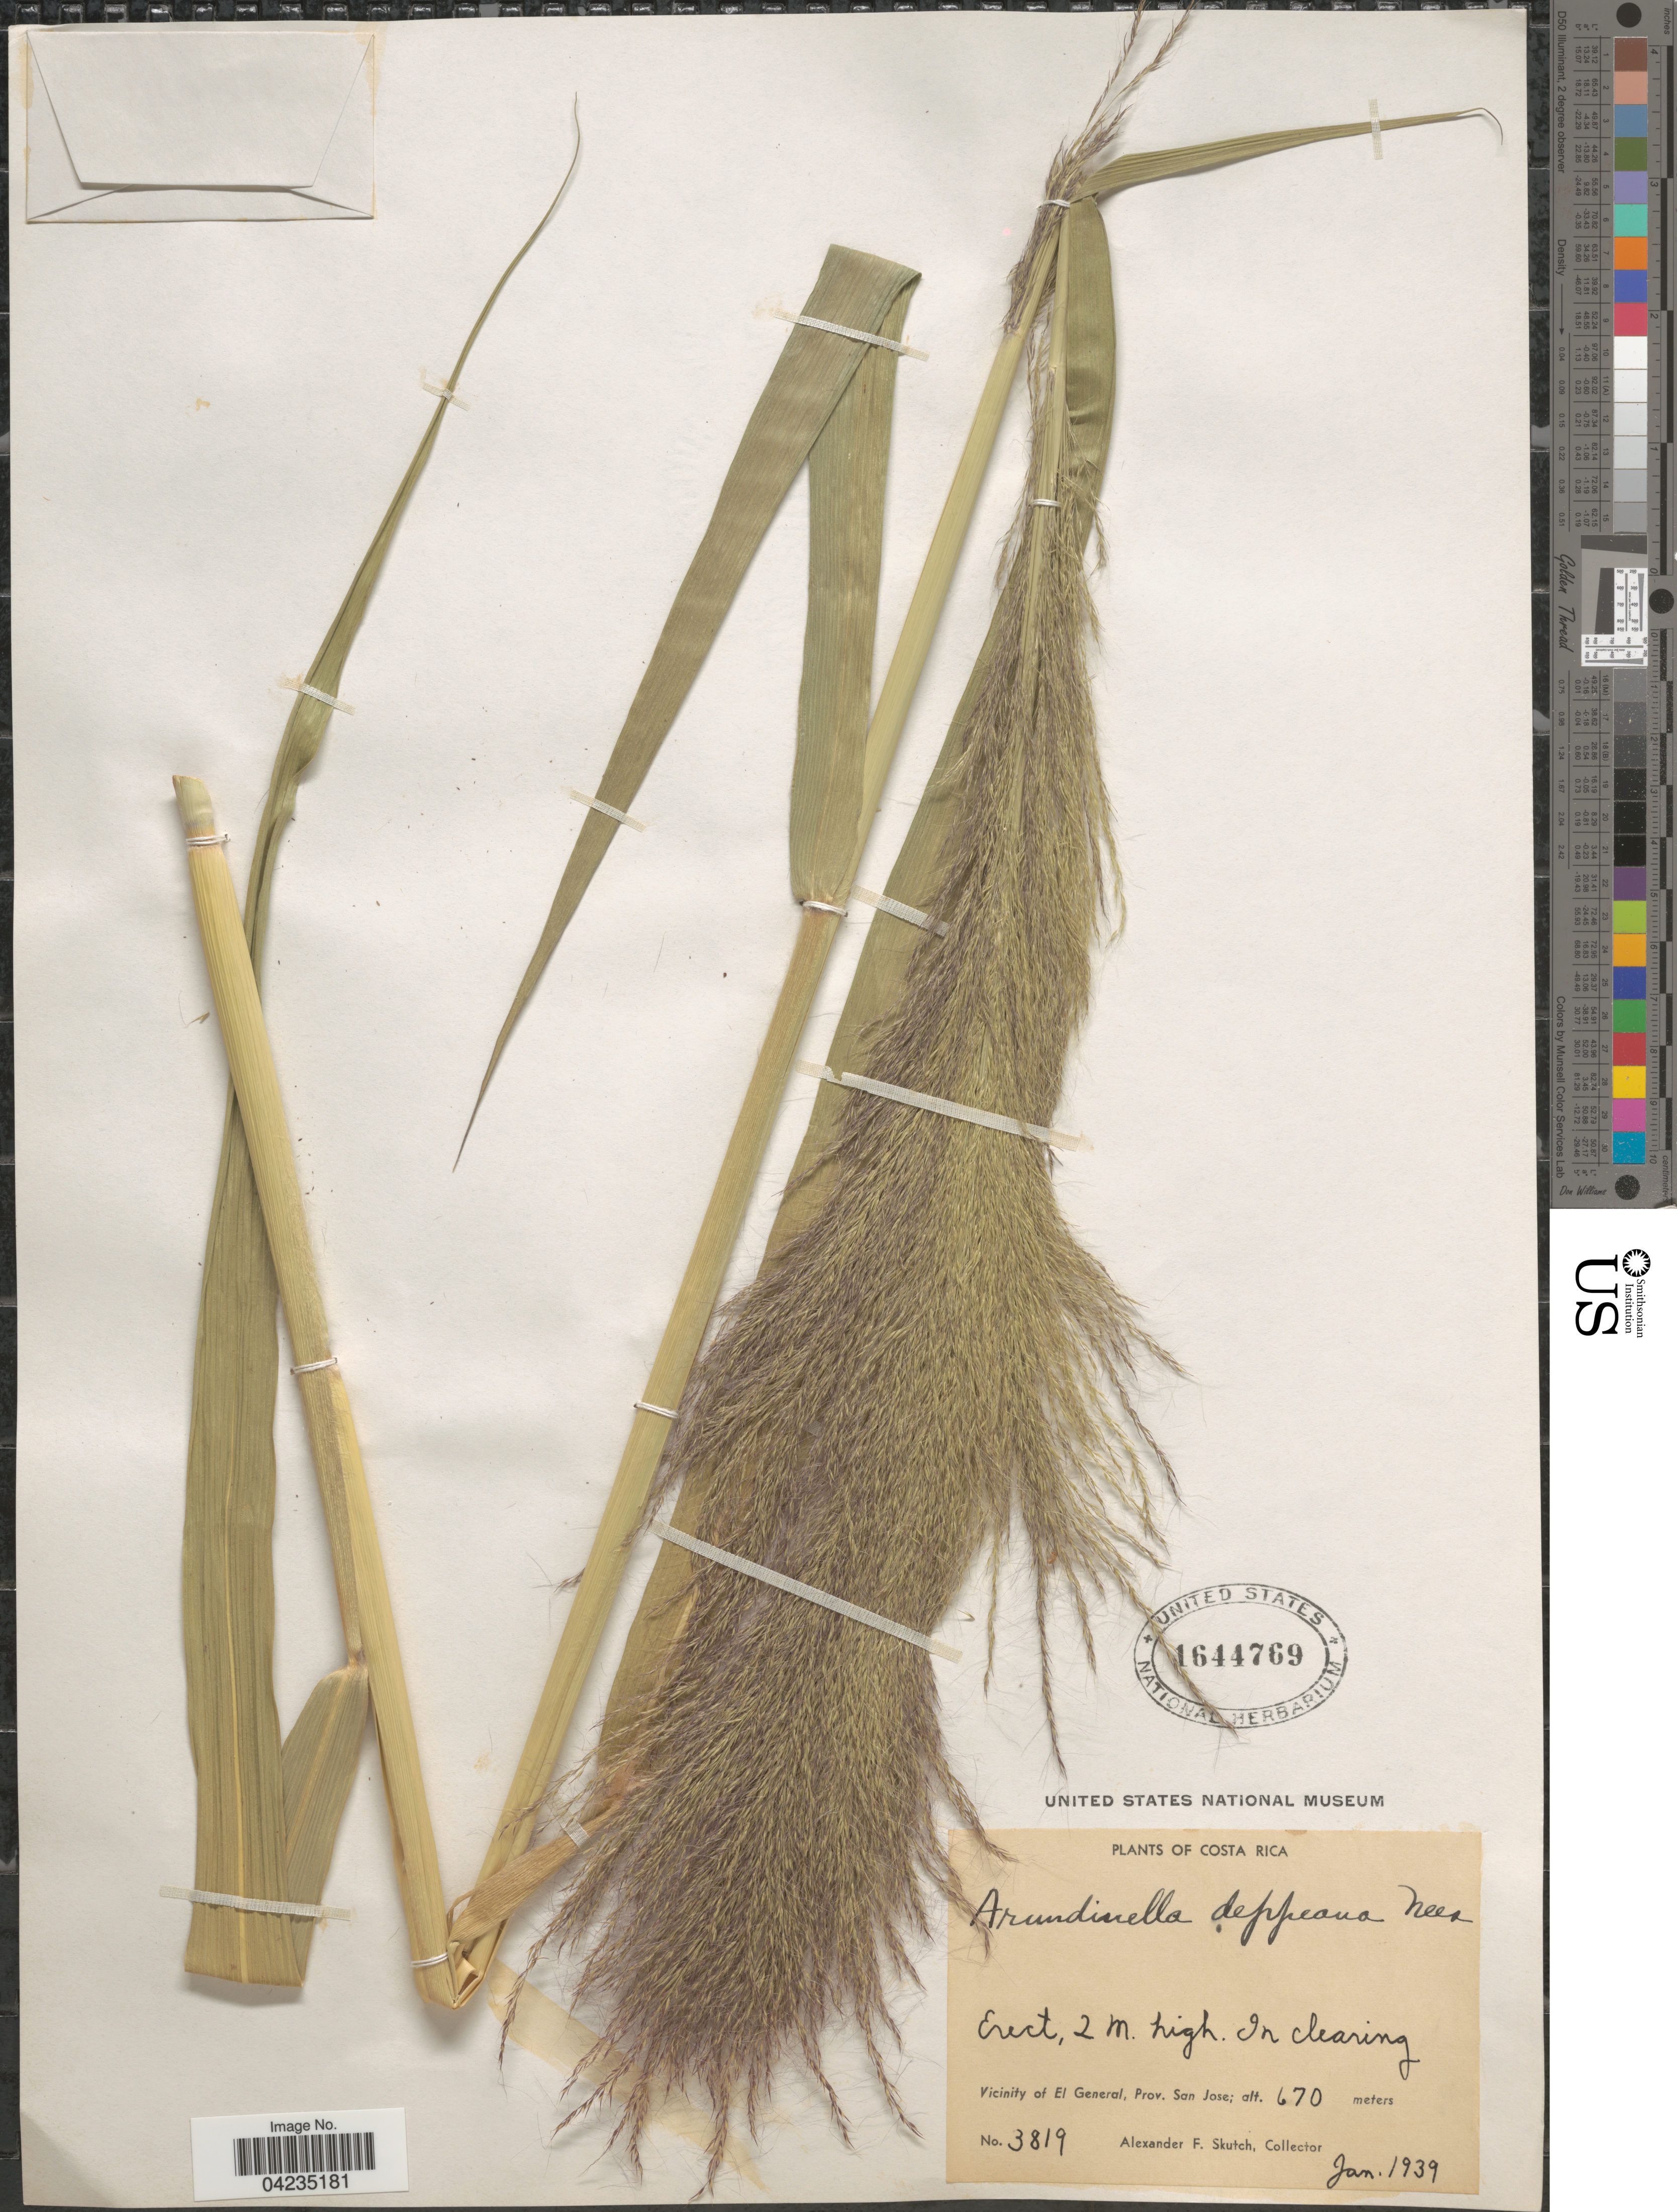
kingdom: Plantae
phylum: Tracheophyta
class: Liliopsida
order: Poales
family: Poaceae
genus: Arundinella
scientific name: Arundinella deppeana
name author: Nees ex Steud.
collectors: A. F. Skutch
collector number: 3819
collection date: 1939-01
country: Costa Rica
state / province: San José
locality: Vicinity of El General.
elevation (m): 670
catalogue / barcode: US 1644769